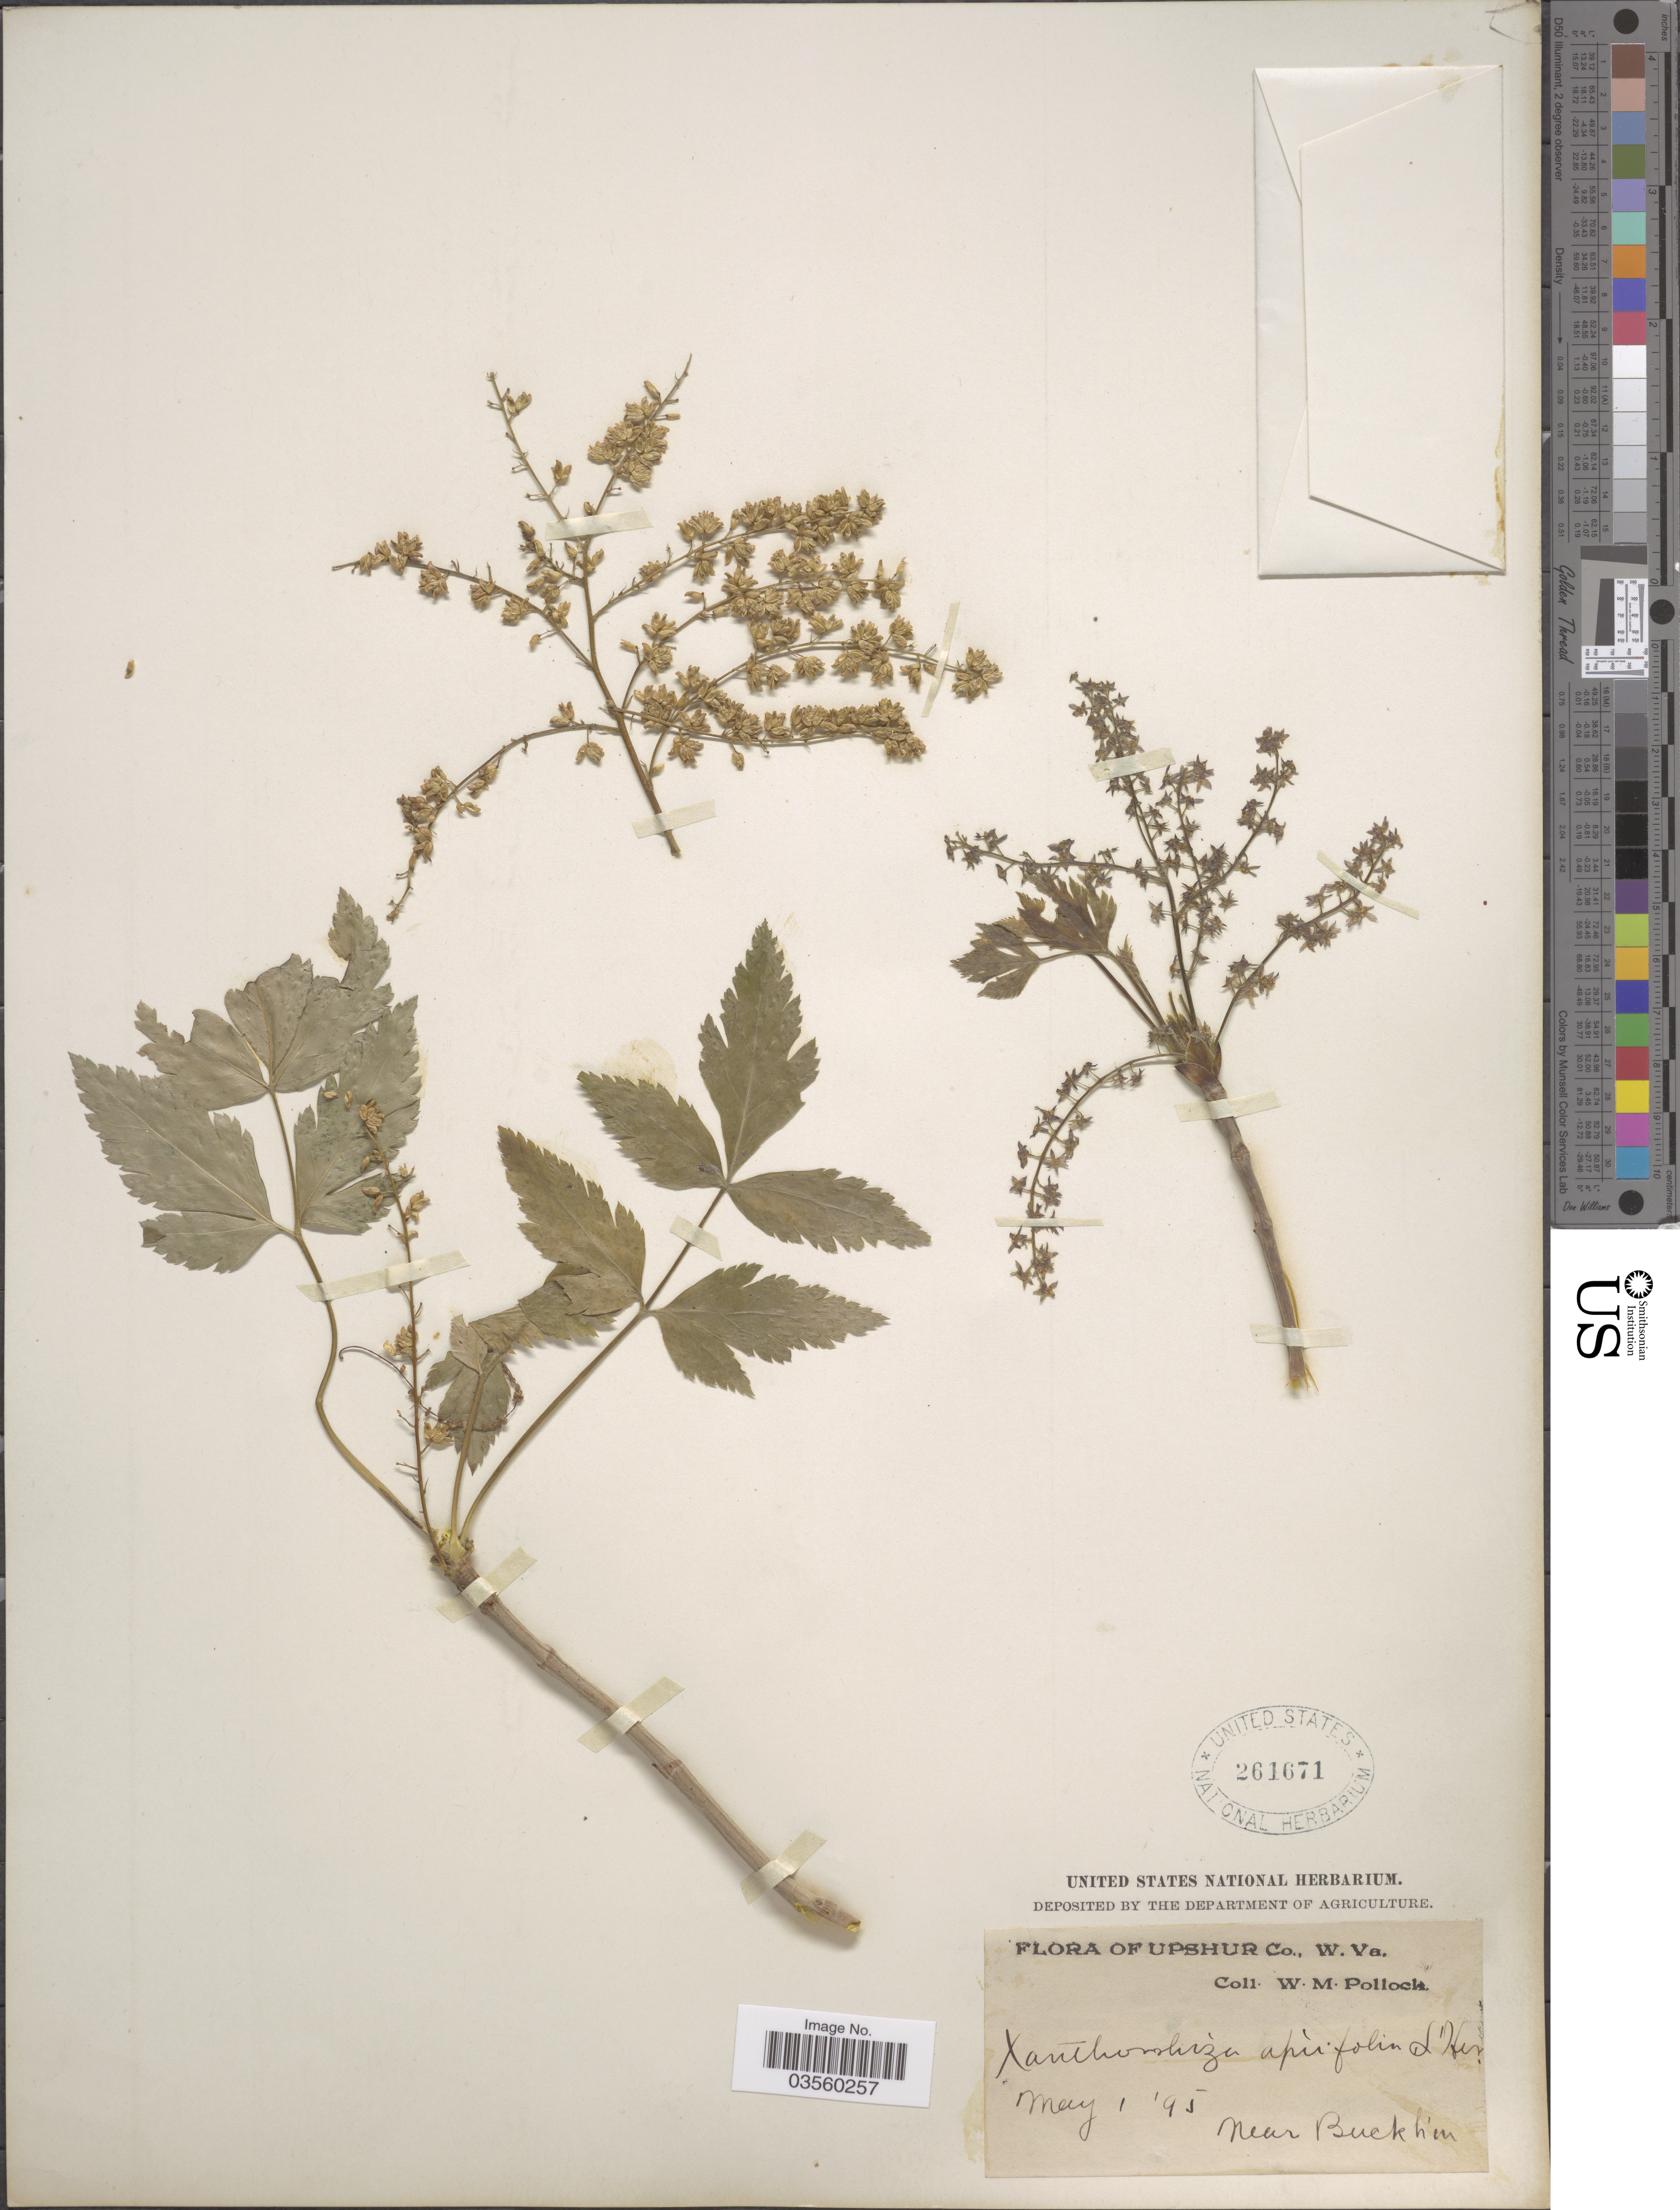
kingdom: Plantae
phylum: Tracheophyta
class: Magnoliopsida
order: Ranunculales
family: Ranunculaceae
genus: Xanthorhiza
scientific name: Xanthorhiza apiifolia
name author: L'Hér.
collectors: W. M. Pollock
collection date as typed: Transcribed d/m/y: 1/5/95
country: United States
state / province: West Virginia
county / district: Upshur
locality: Near Bucklin.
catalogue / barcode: US 261671